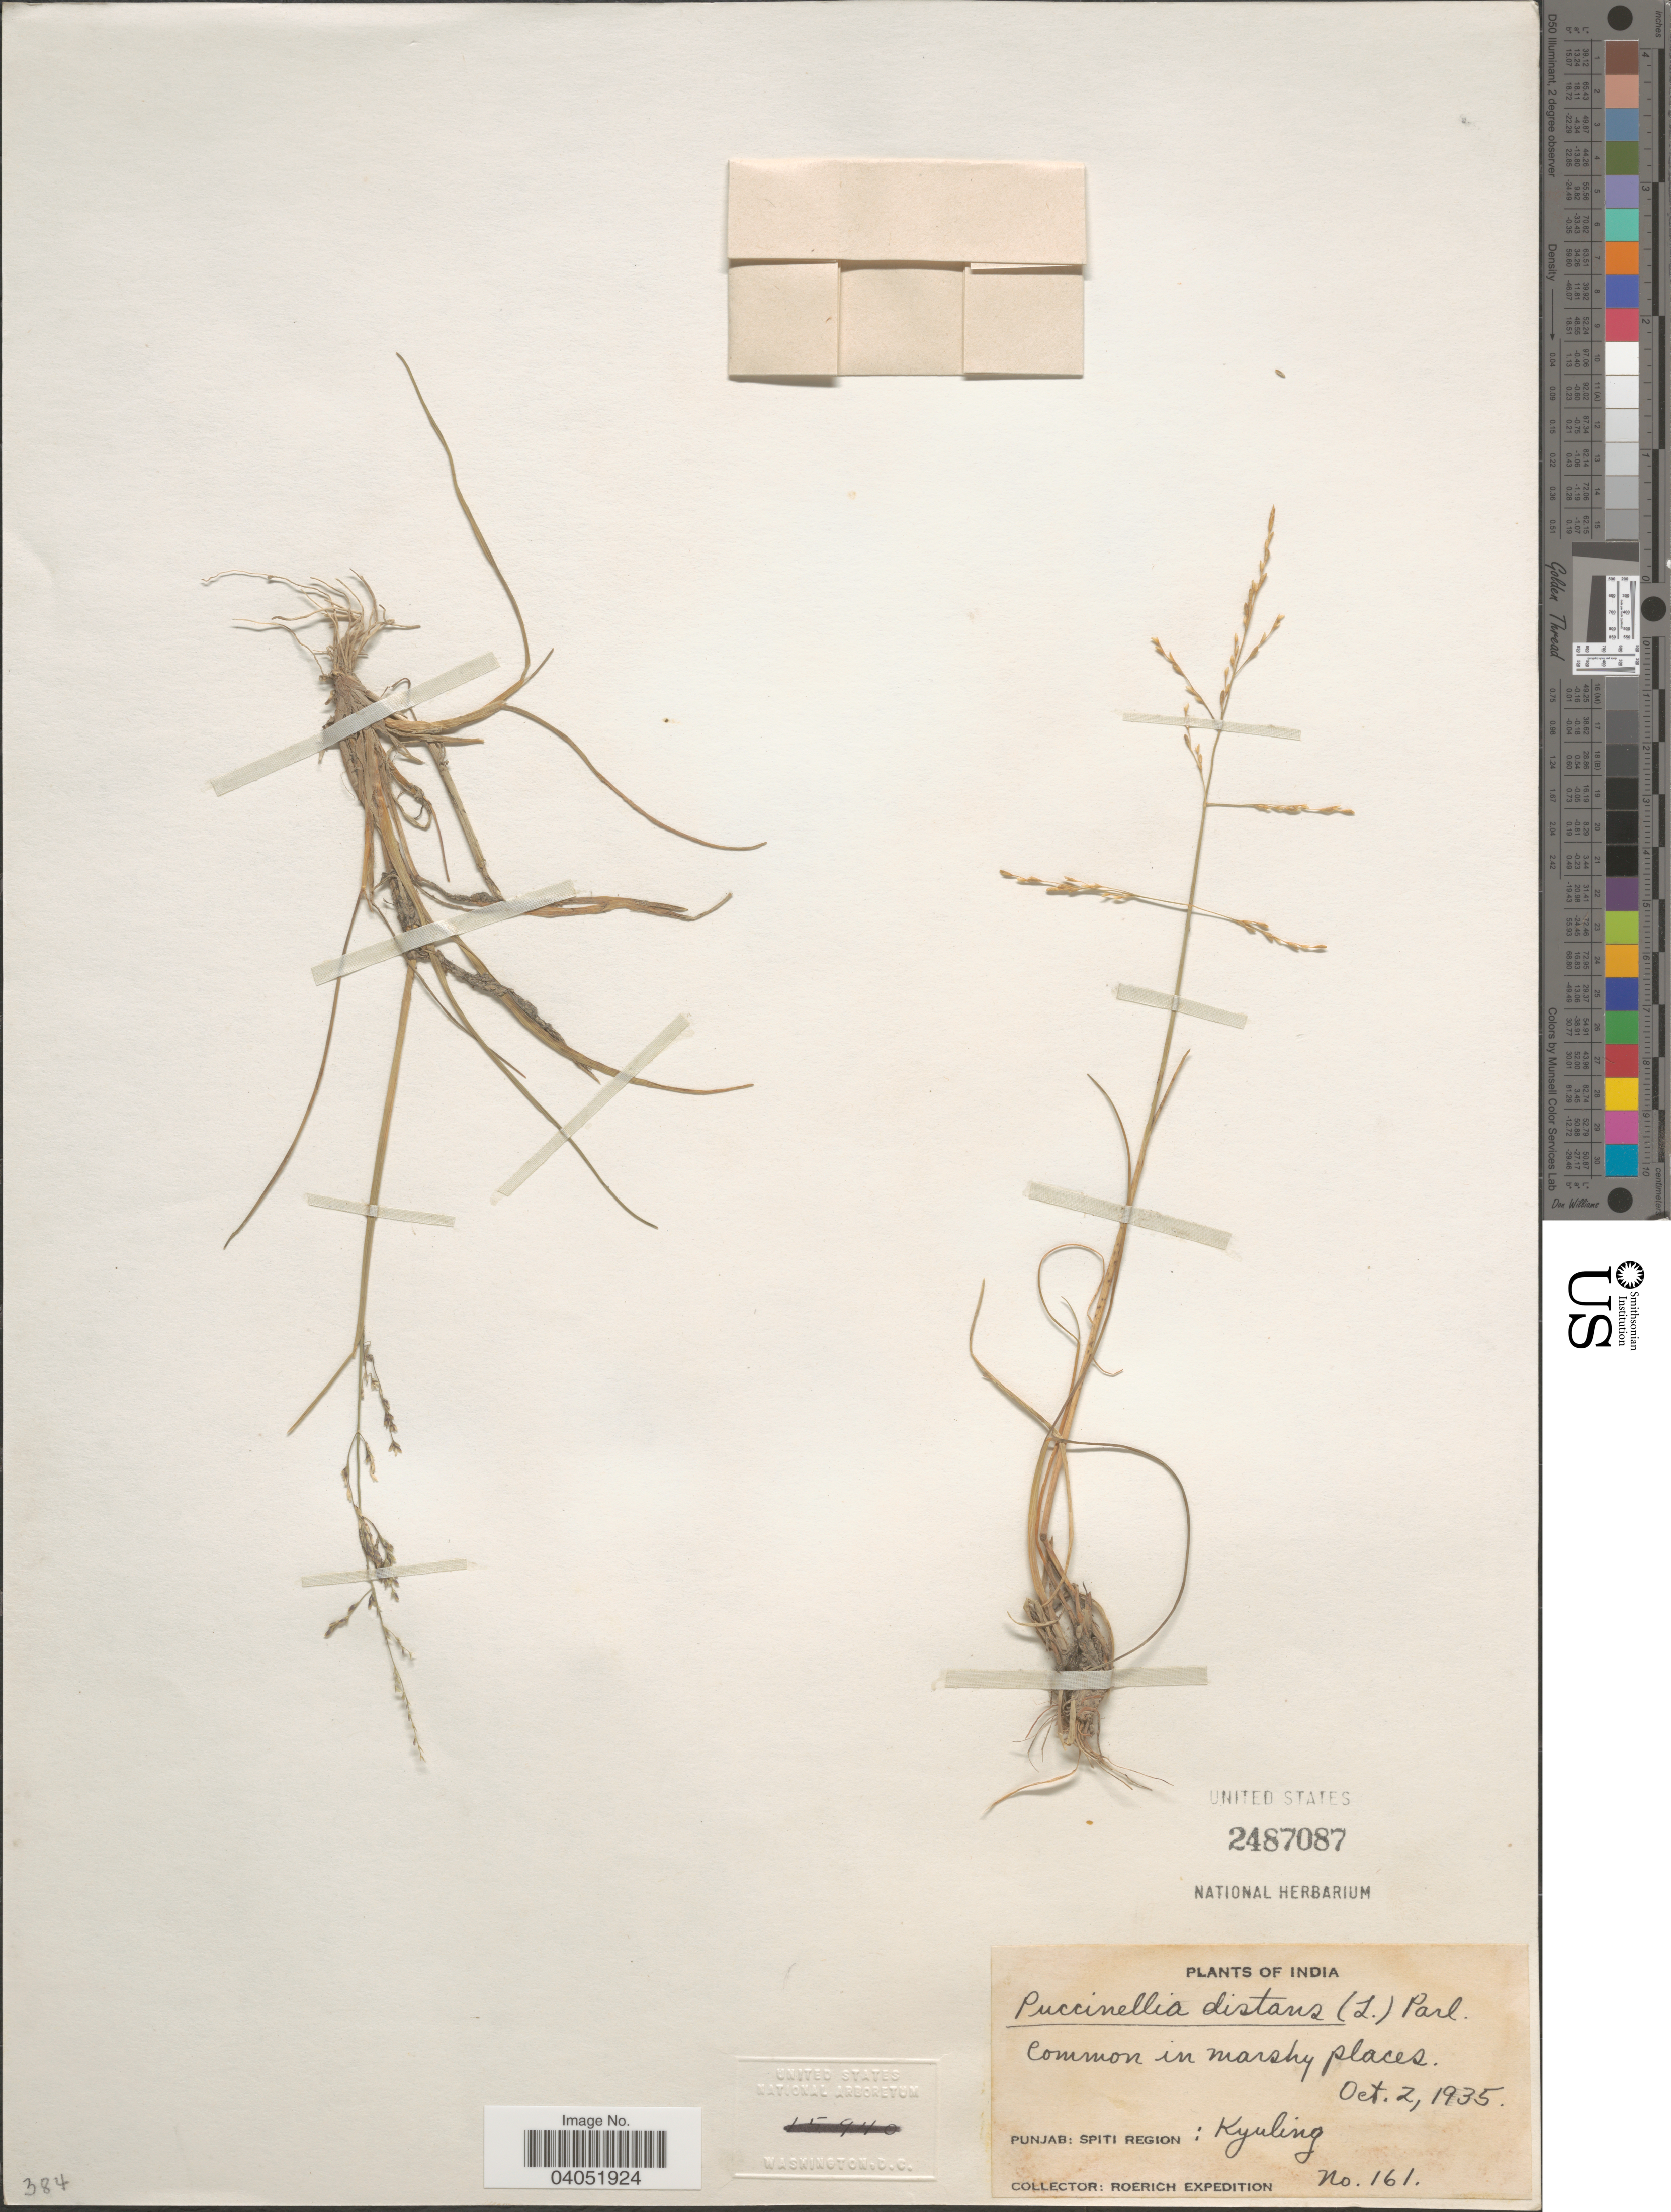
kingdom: Plantae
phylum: Tracheophyta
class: Liliopsida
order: Poales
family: Poaceae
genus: Puccinellia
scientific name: Puccinellia distans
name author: (Jacq.) Parl.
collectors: Roerich Expedition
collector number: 161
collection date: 1935-10-02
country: India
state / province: Punjab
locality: Spiti Region: Kyuling.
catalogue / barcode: US 2487087